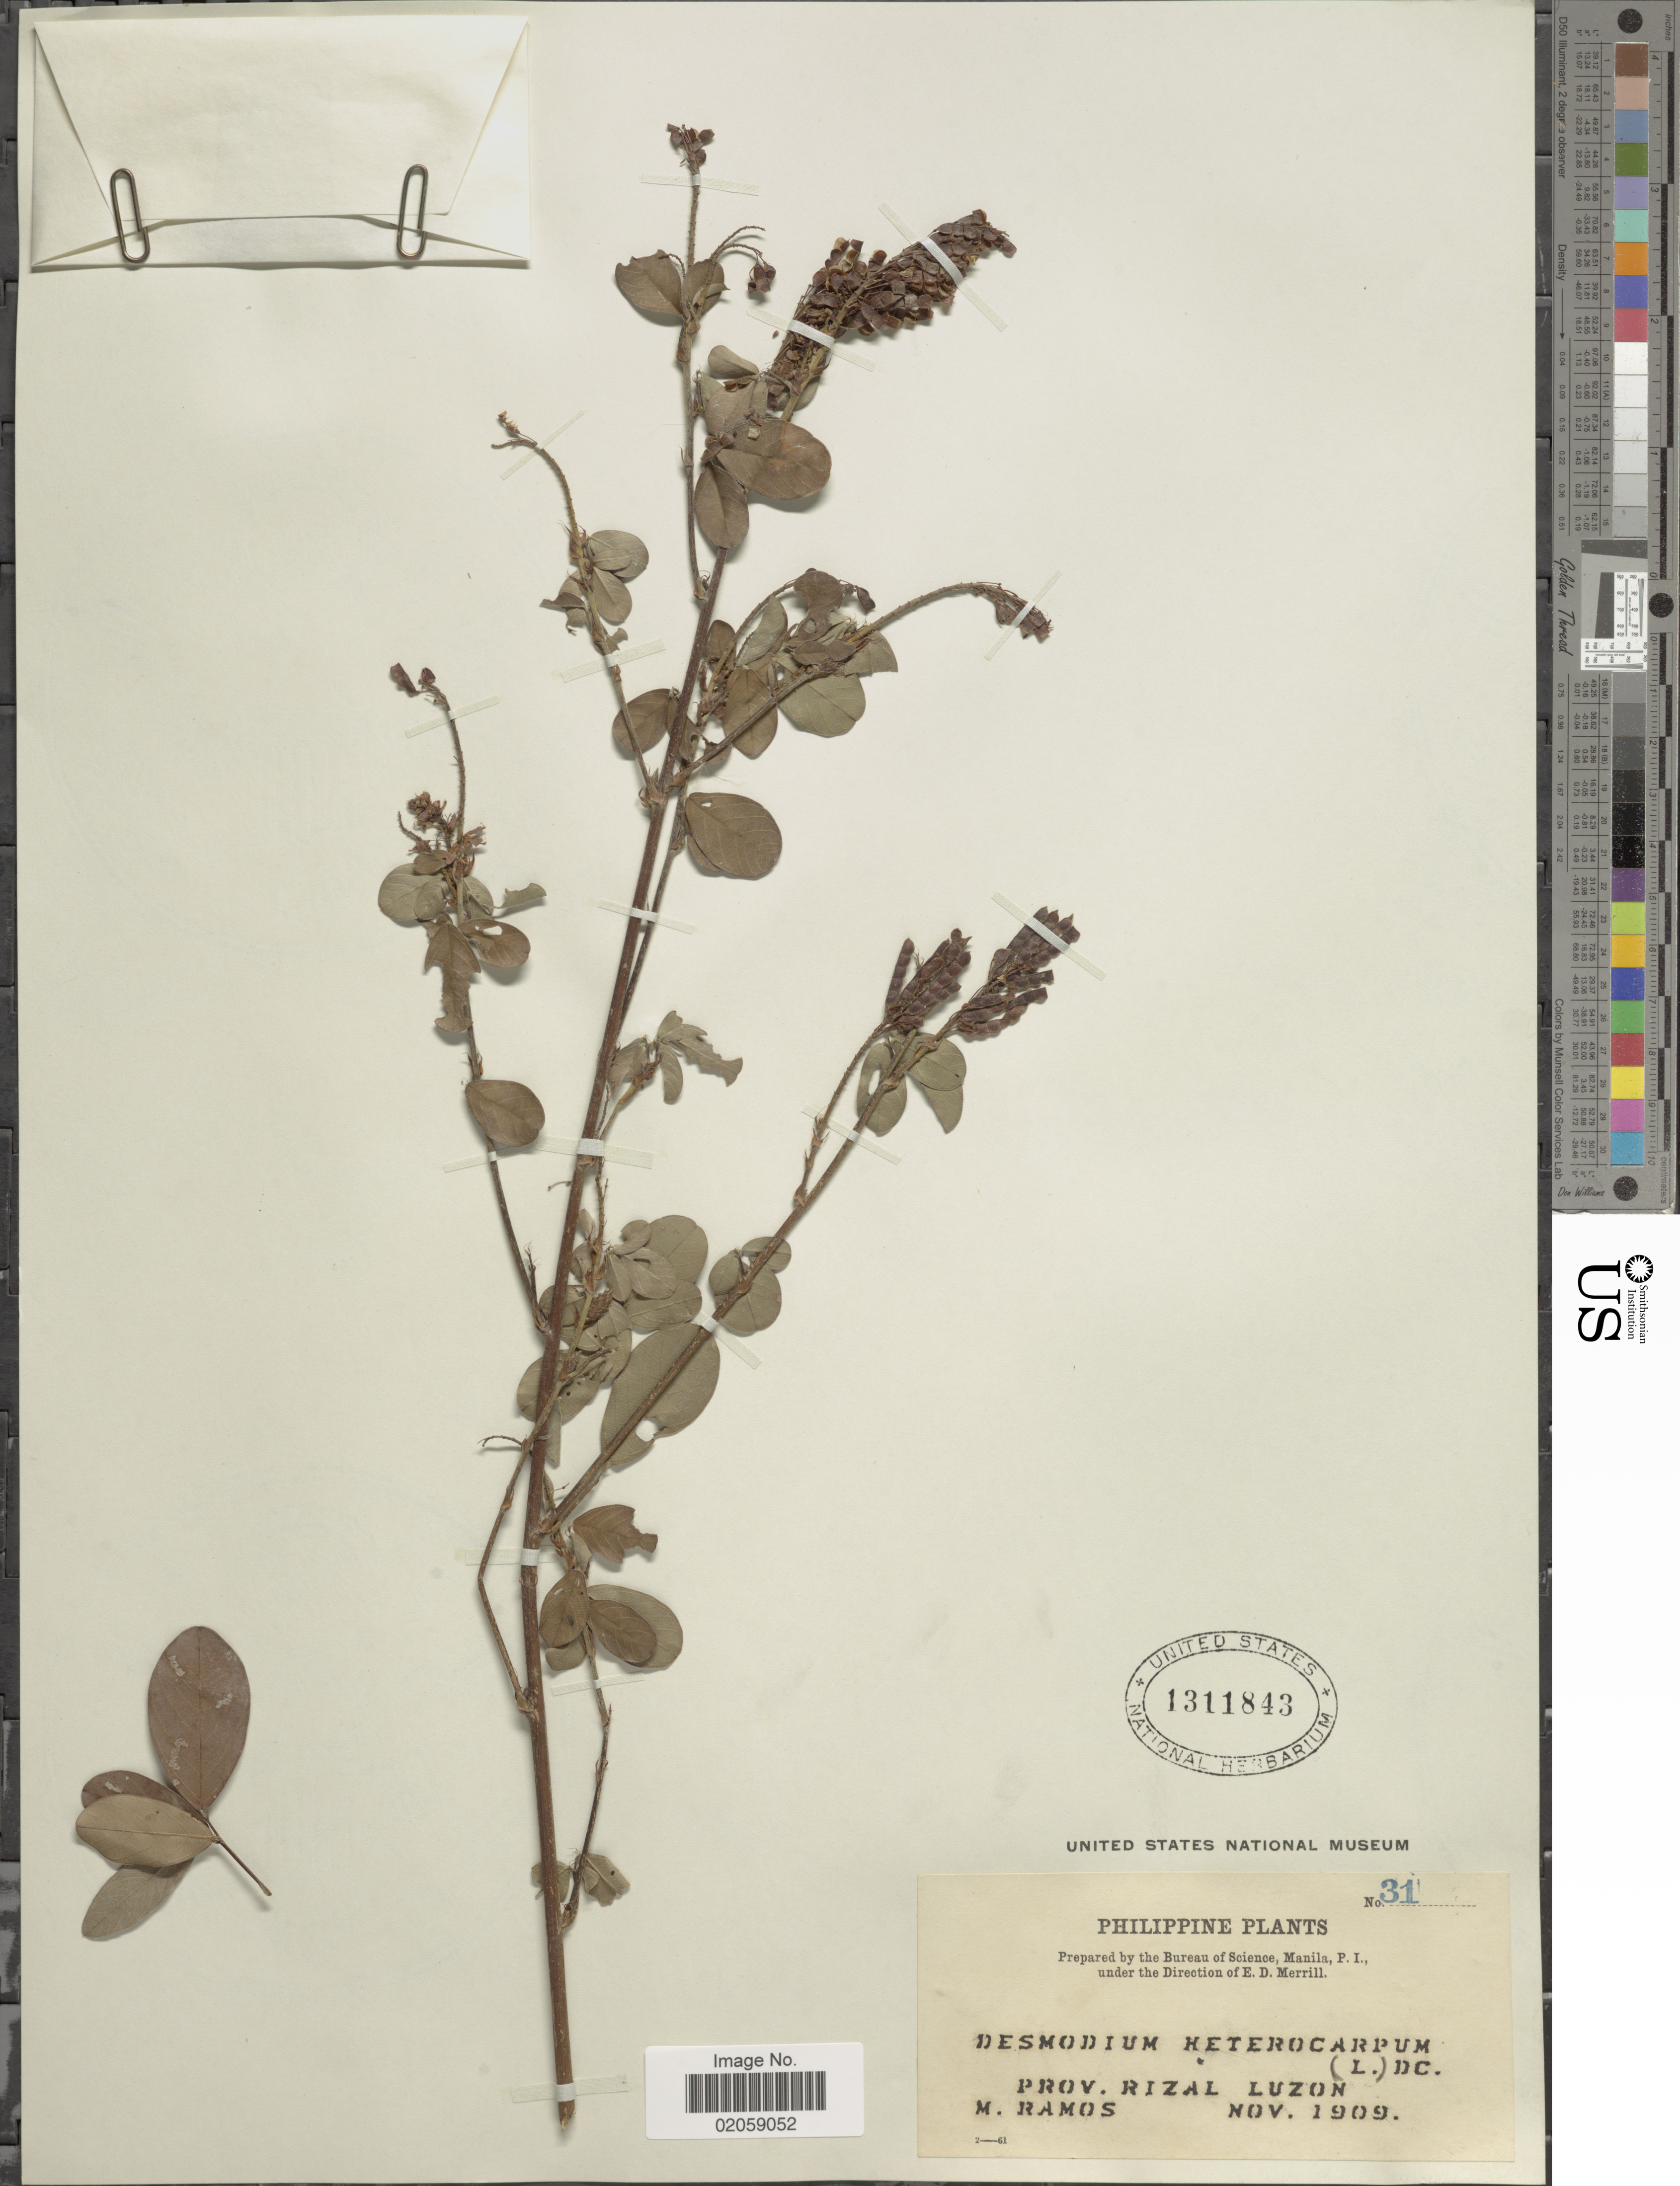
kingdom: Plantae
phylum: Tracheophyta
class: Magnoliopsida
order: Fabales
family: Fabaceae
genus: Grona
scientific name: Grona heterocarpos var. strigosa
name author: (Meeuwen) H. Ohashi & K. Ohashi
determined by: Strong, Mark T., (BOT), Smithsonian Institution - National Museum of Natural History (UNITED STATES)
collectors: M. Ramos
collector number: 31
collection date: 1909-11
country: Philippines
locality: Prov. Rizal, Luzon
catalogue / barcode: US 1311843